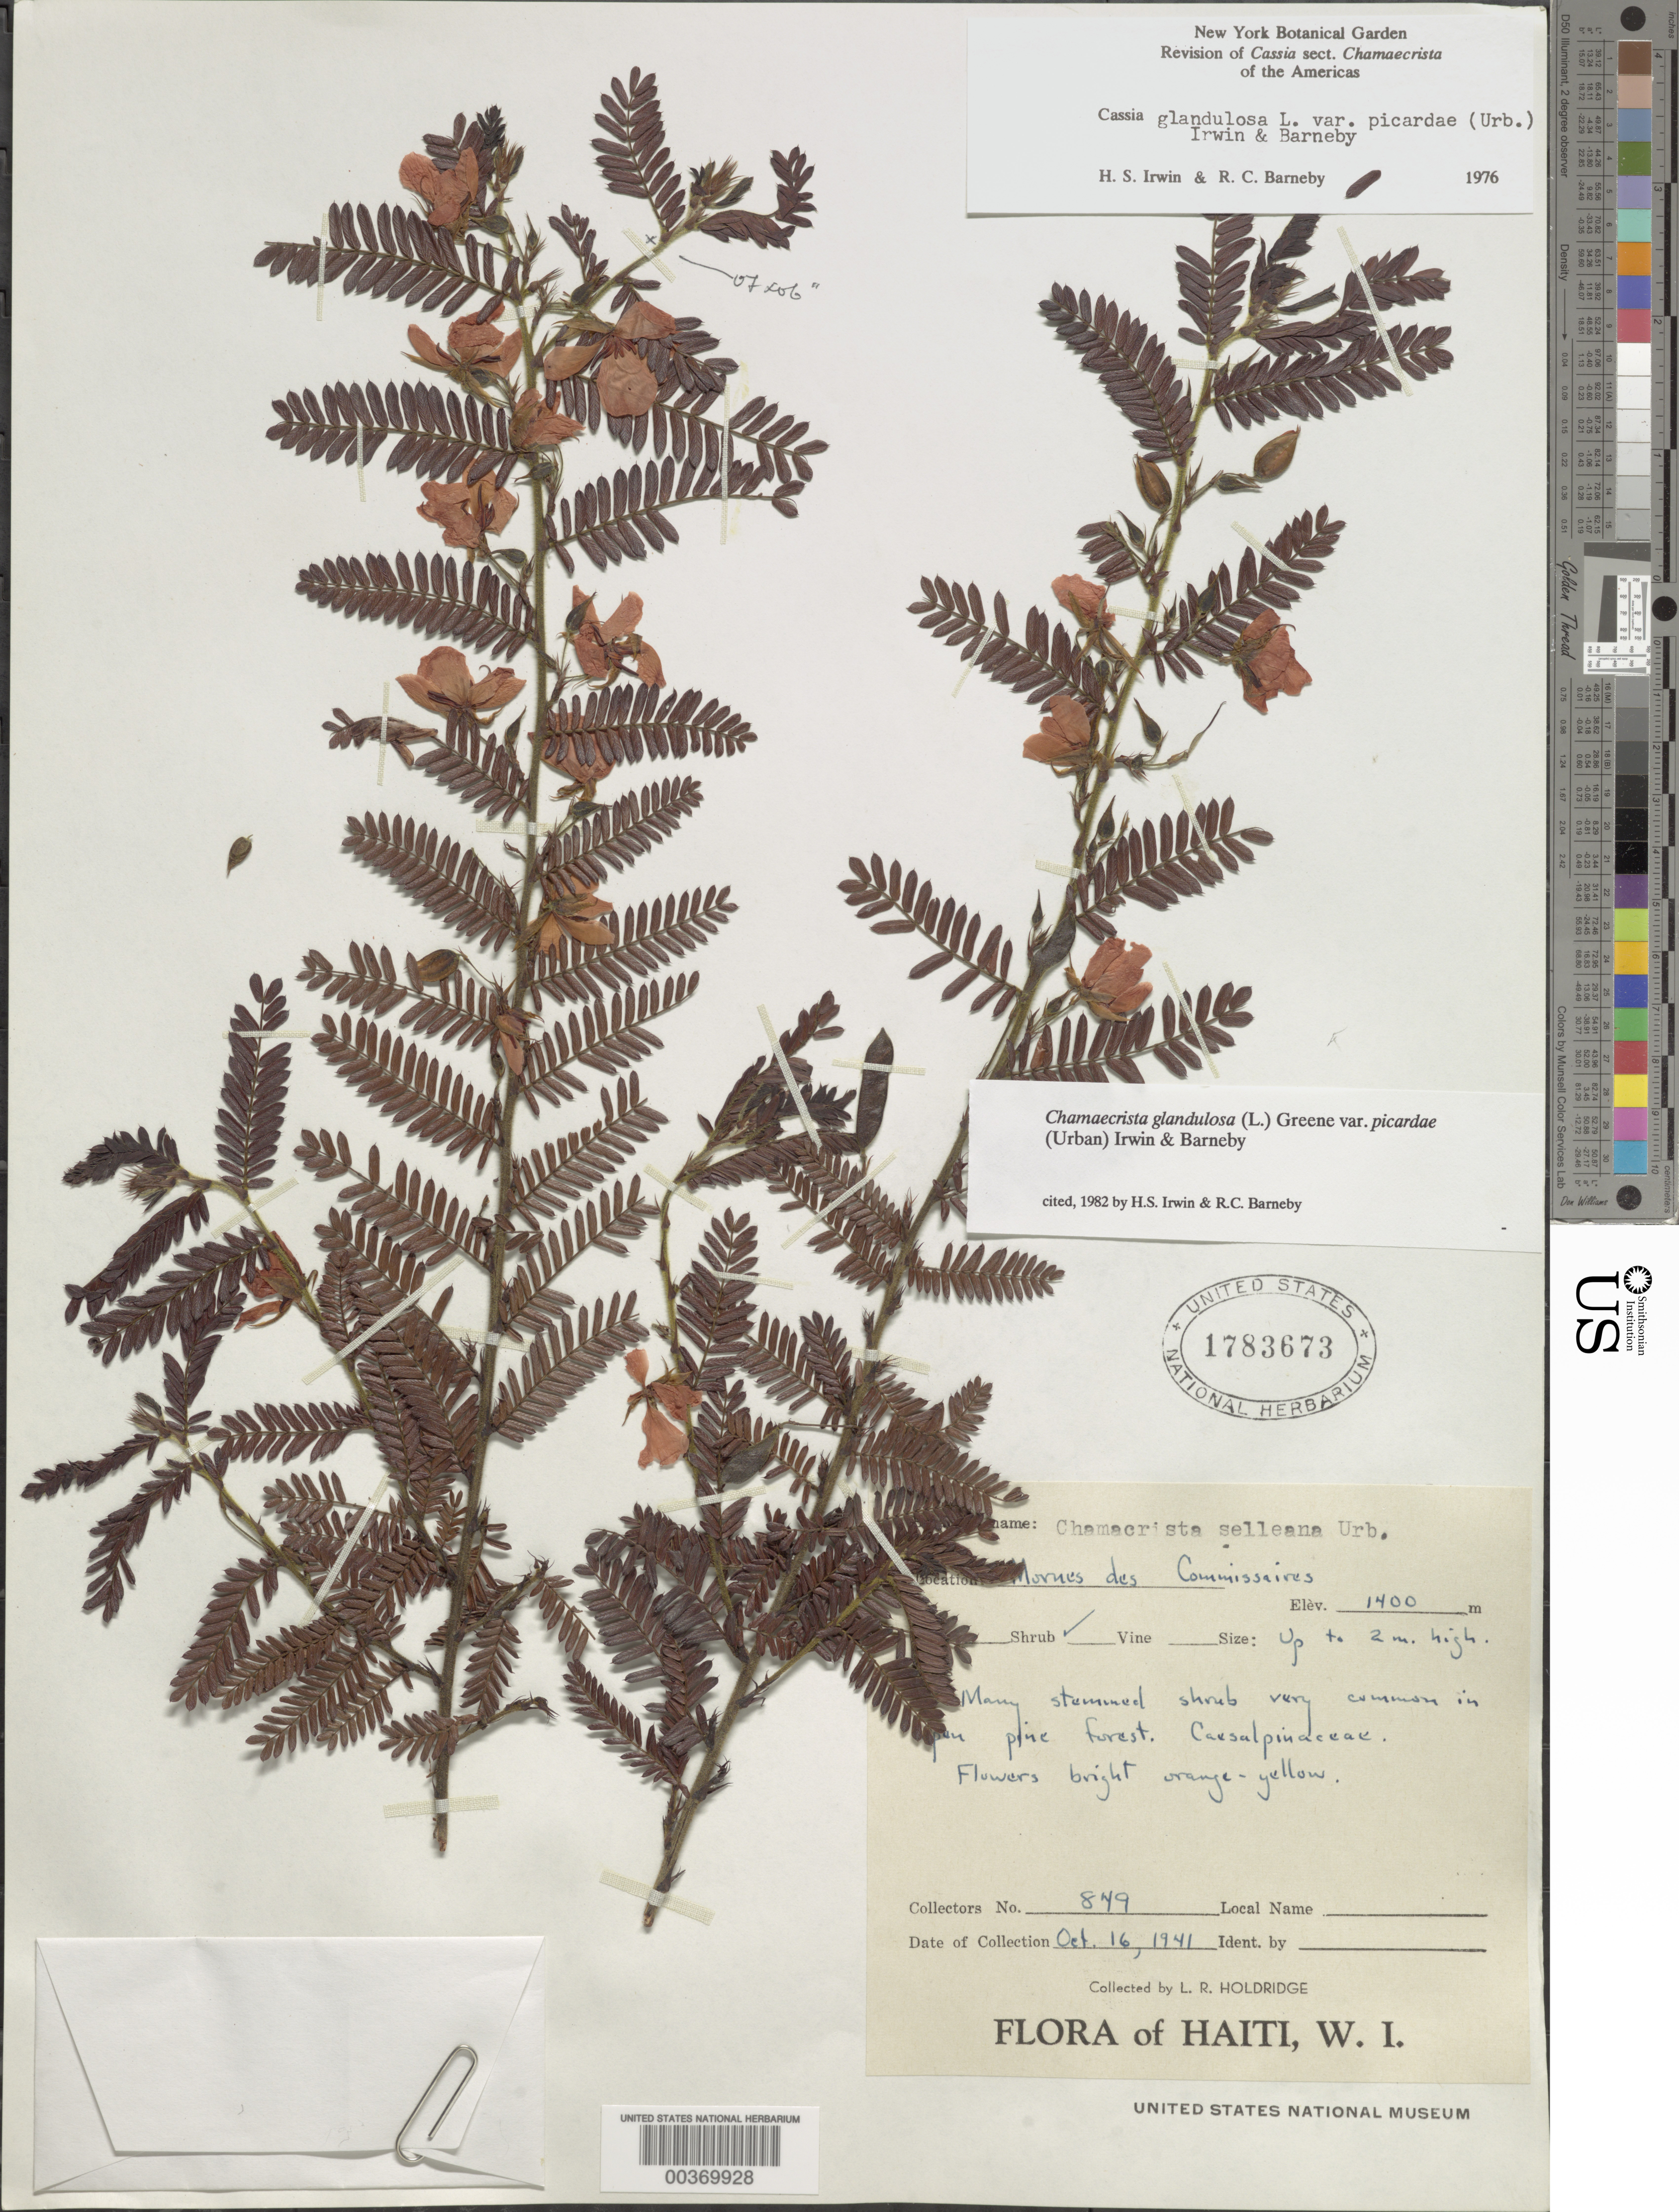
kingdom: Plantae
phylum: Tracheophyta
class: Magnoliopsida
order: Fabales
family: Fabaceae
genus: Chamaecrista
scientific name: Chamaecrista glandulosa var. picardae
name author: (Urb.) H.S. Irwin & Barneby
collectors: L. Holdridge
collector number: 849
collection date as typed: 16 Oct 1941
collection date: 1941-10-16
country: Haiti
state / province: Ouest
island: Hispaniola Island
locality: Morne des commissaires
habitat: Pine forest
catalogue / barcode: US 1783673